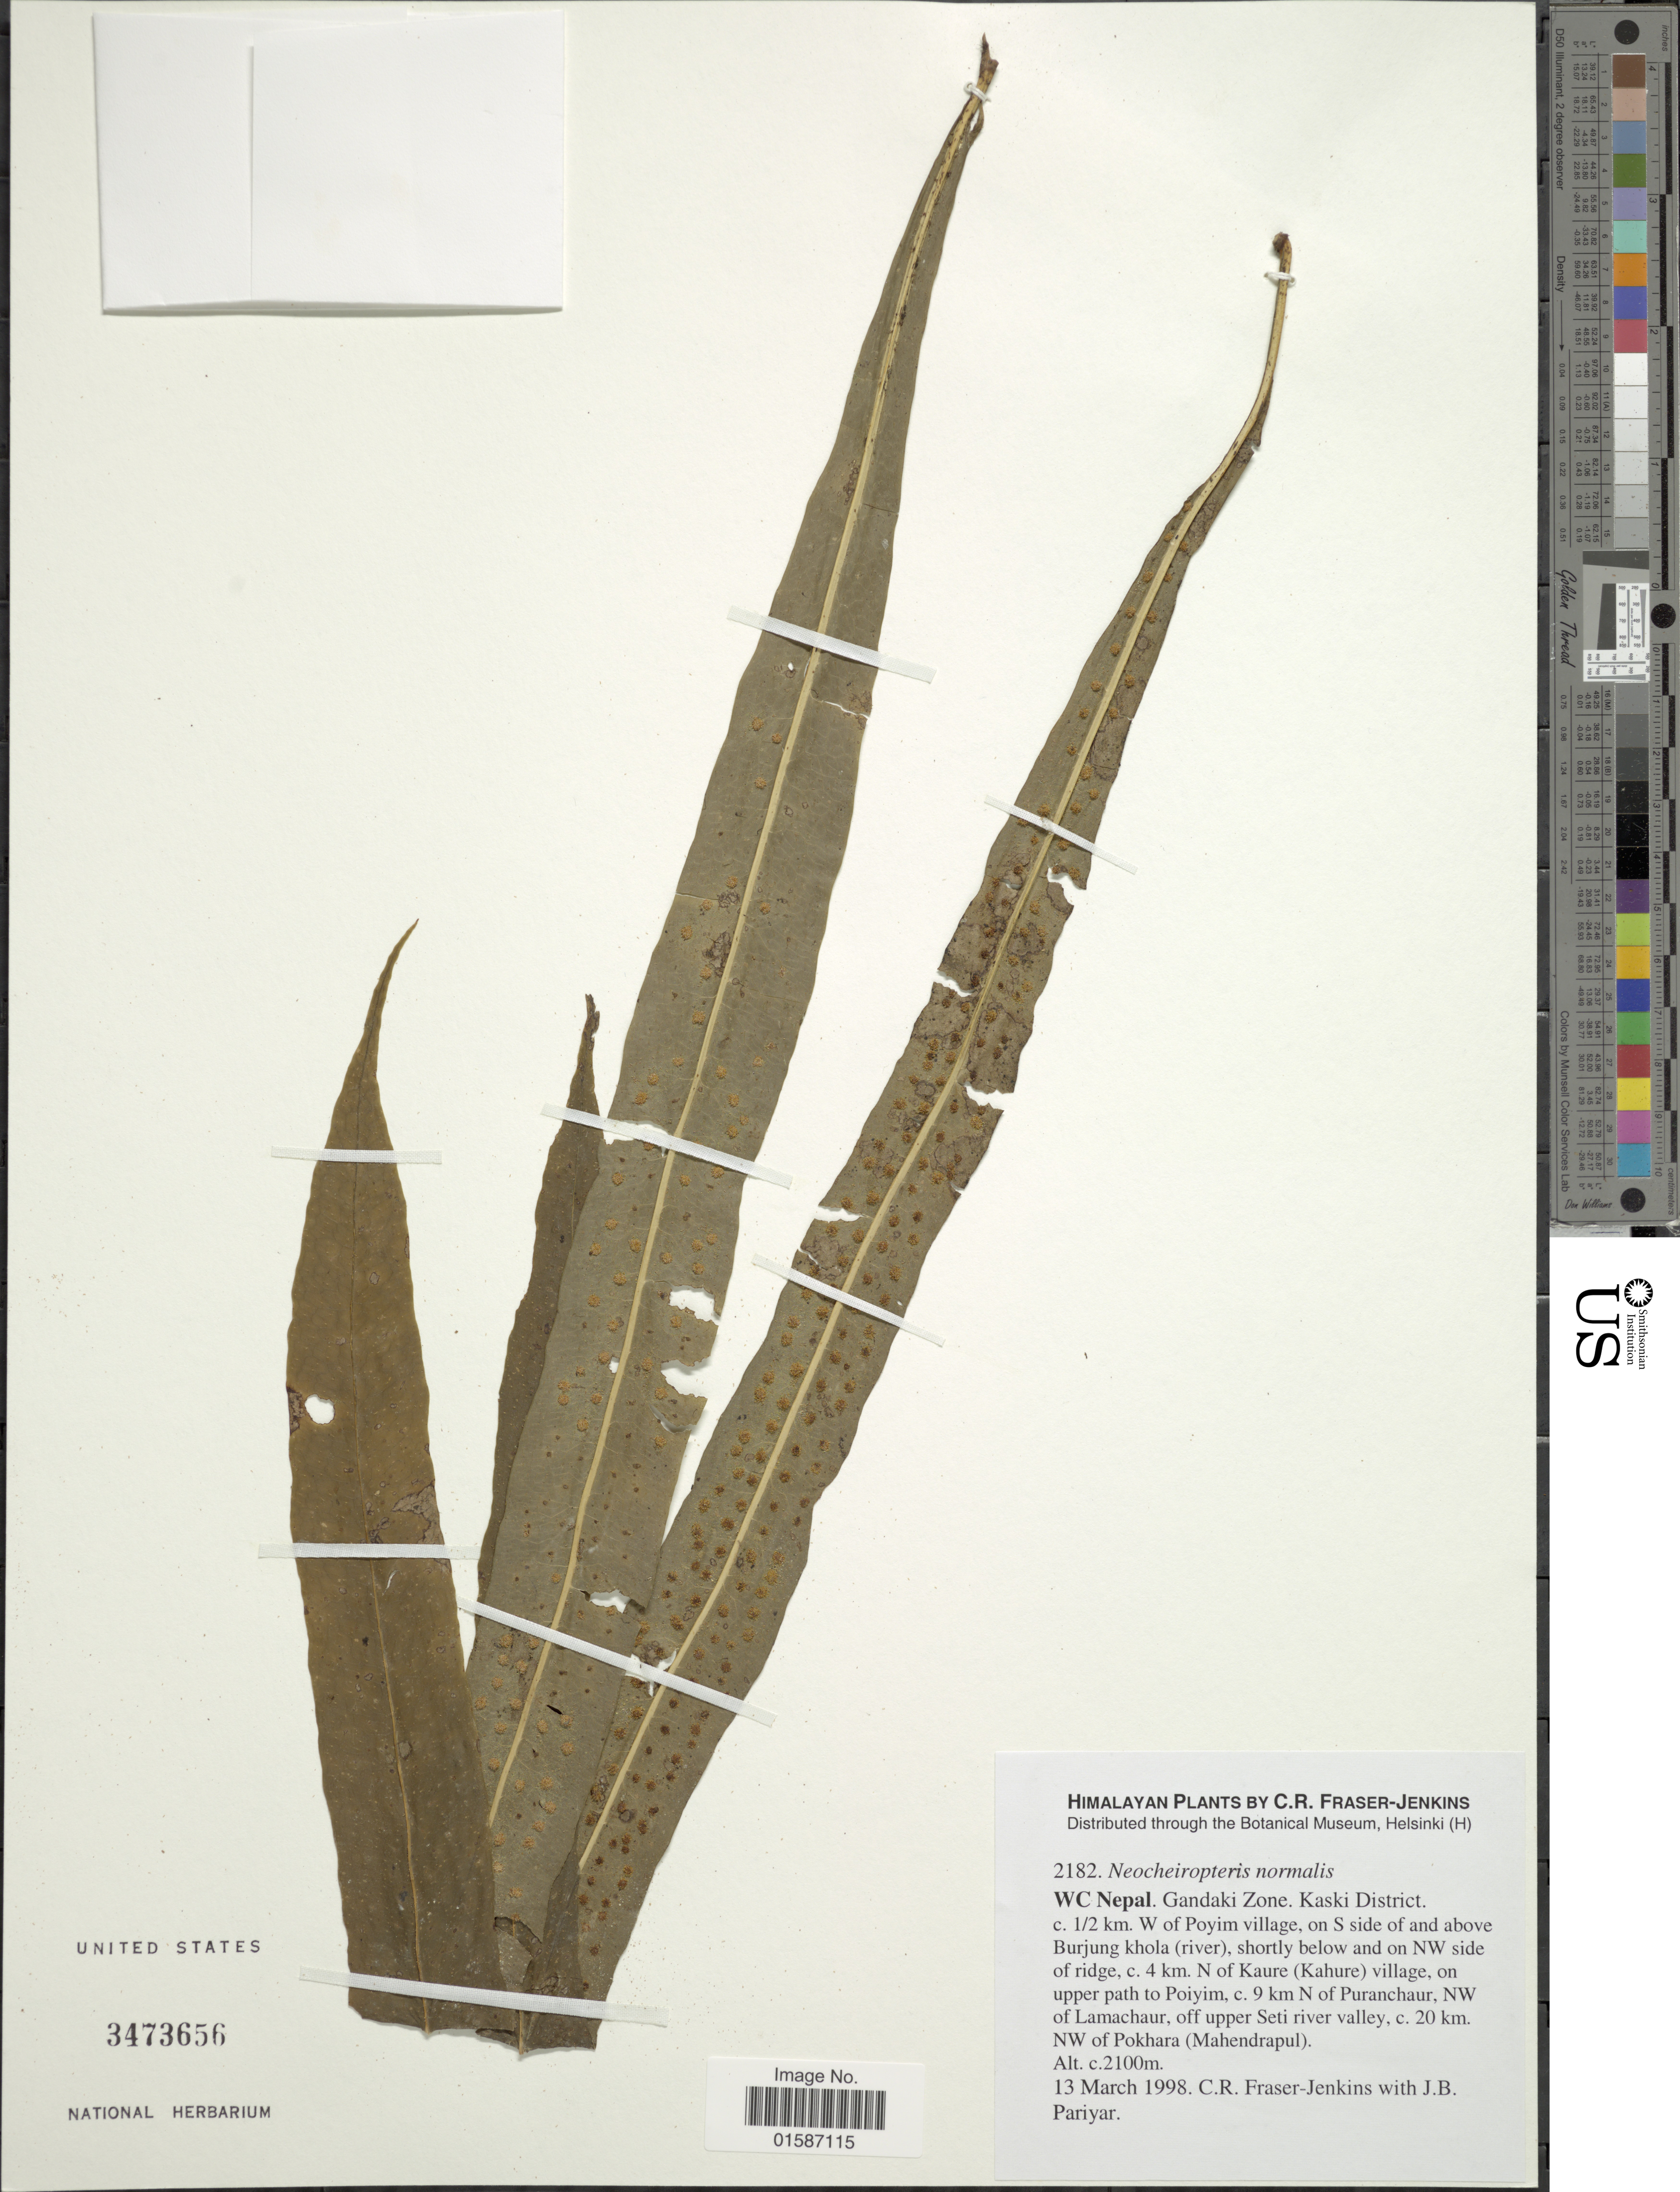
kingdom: Plantae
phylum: Tracheophyta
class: Polypodiopsida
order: Polypodiales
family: Polypodiaceae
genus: Tricholepidium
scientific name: Tricholepidium normale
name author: (D. Don) Ching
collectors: C. R. Fraser-Jenkins & J. Pariyar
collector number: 2182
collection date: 1998-03-13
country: Nepal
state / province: Gandaki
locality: WC Nepal. Gandaki Zone. Kaski District. c. 1/2 km. W of Poyim village, on S side of and above Burjung khola (river), shortly below and on NW side of ridge, c. 4 km. N of Kaure (Kahure) village, on upper path to Poiyim, c. 9 km N of Puranchaur, NW of Lamachaur, off upper Seti river valley, c. 20 km. NW of Pokhara (Mahendrapul)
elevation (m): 2100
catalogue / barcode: US 3473656